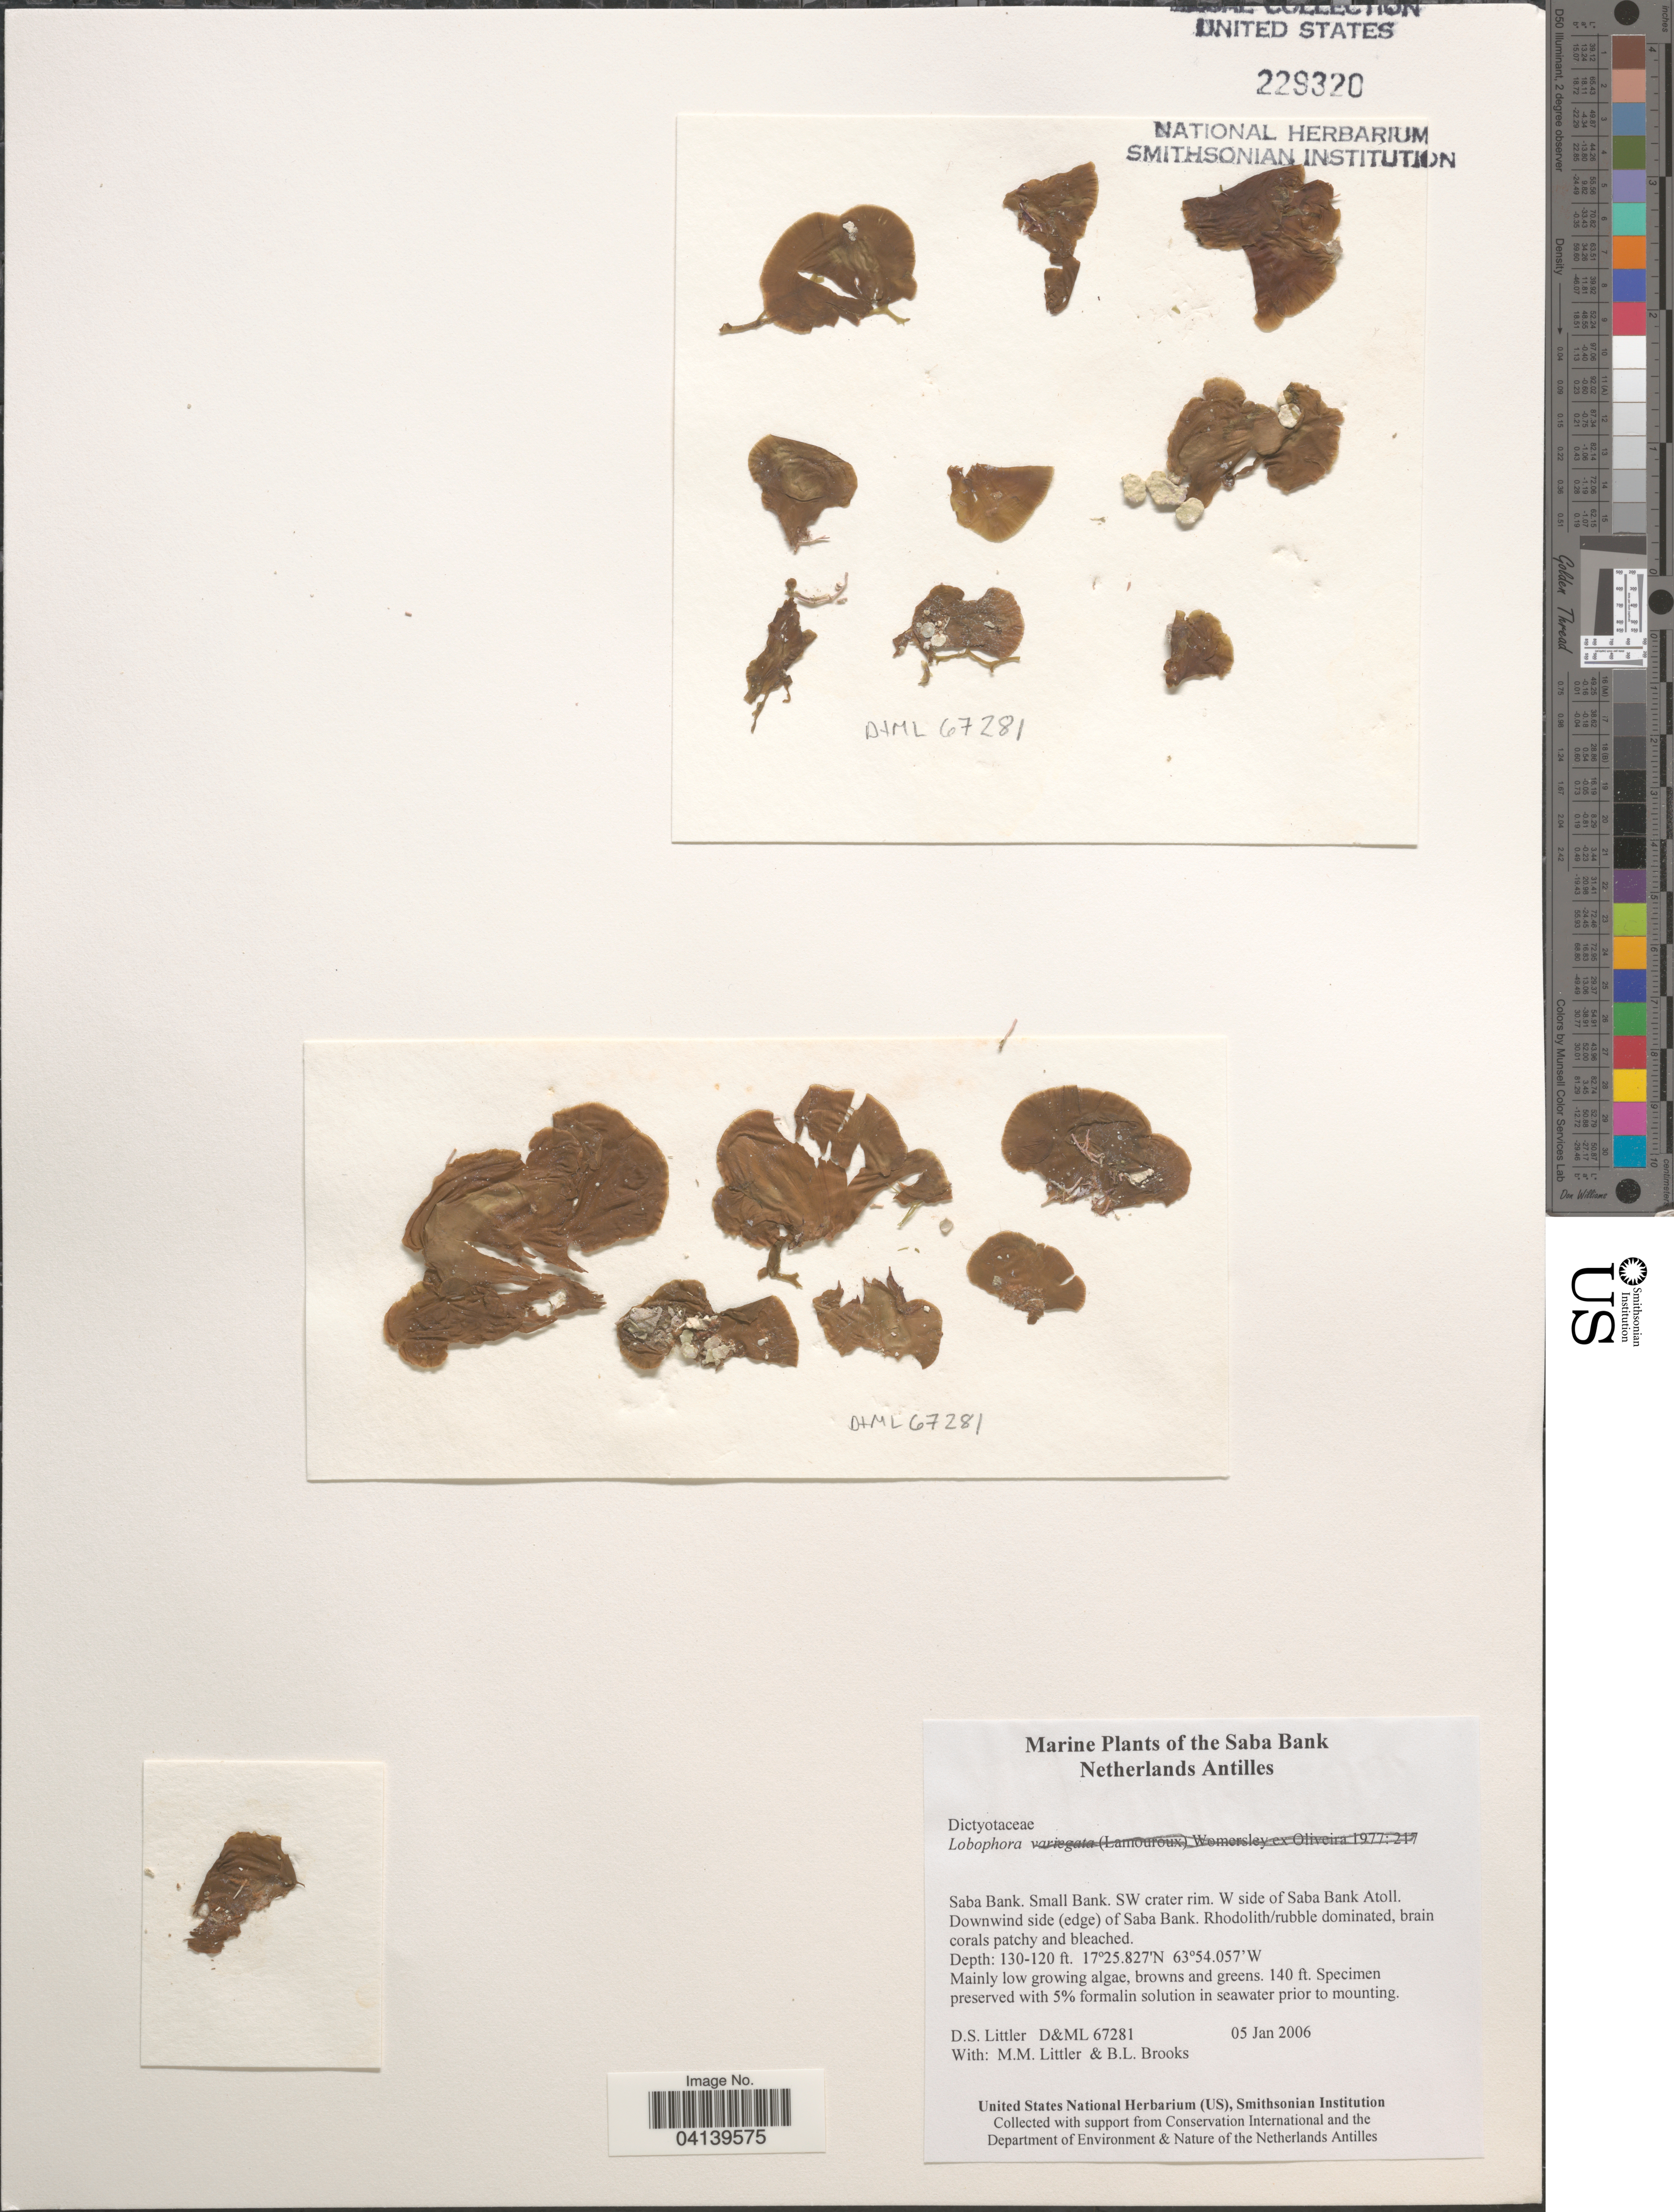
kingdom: Chromista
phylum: Ochrophyta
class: Phaeophyceae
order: Dictyotales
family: Dictyotaceae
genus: Lobophora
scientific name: Lobophora sp.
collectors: D. S. Littler & B. Brooks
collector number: D&ML67281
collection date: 2006-01-05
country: Netherlands Antilles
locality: Saba Bank. Small Bank. SW crater rim. W side of Saba Bank Atoll. Downwind side (edge) of Saba Bank.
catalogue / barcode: US 229320